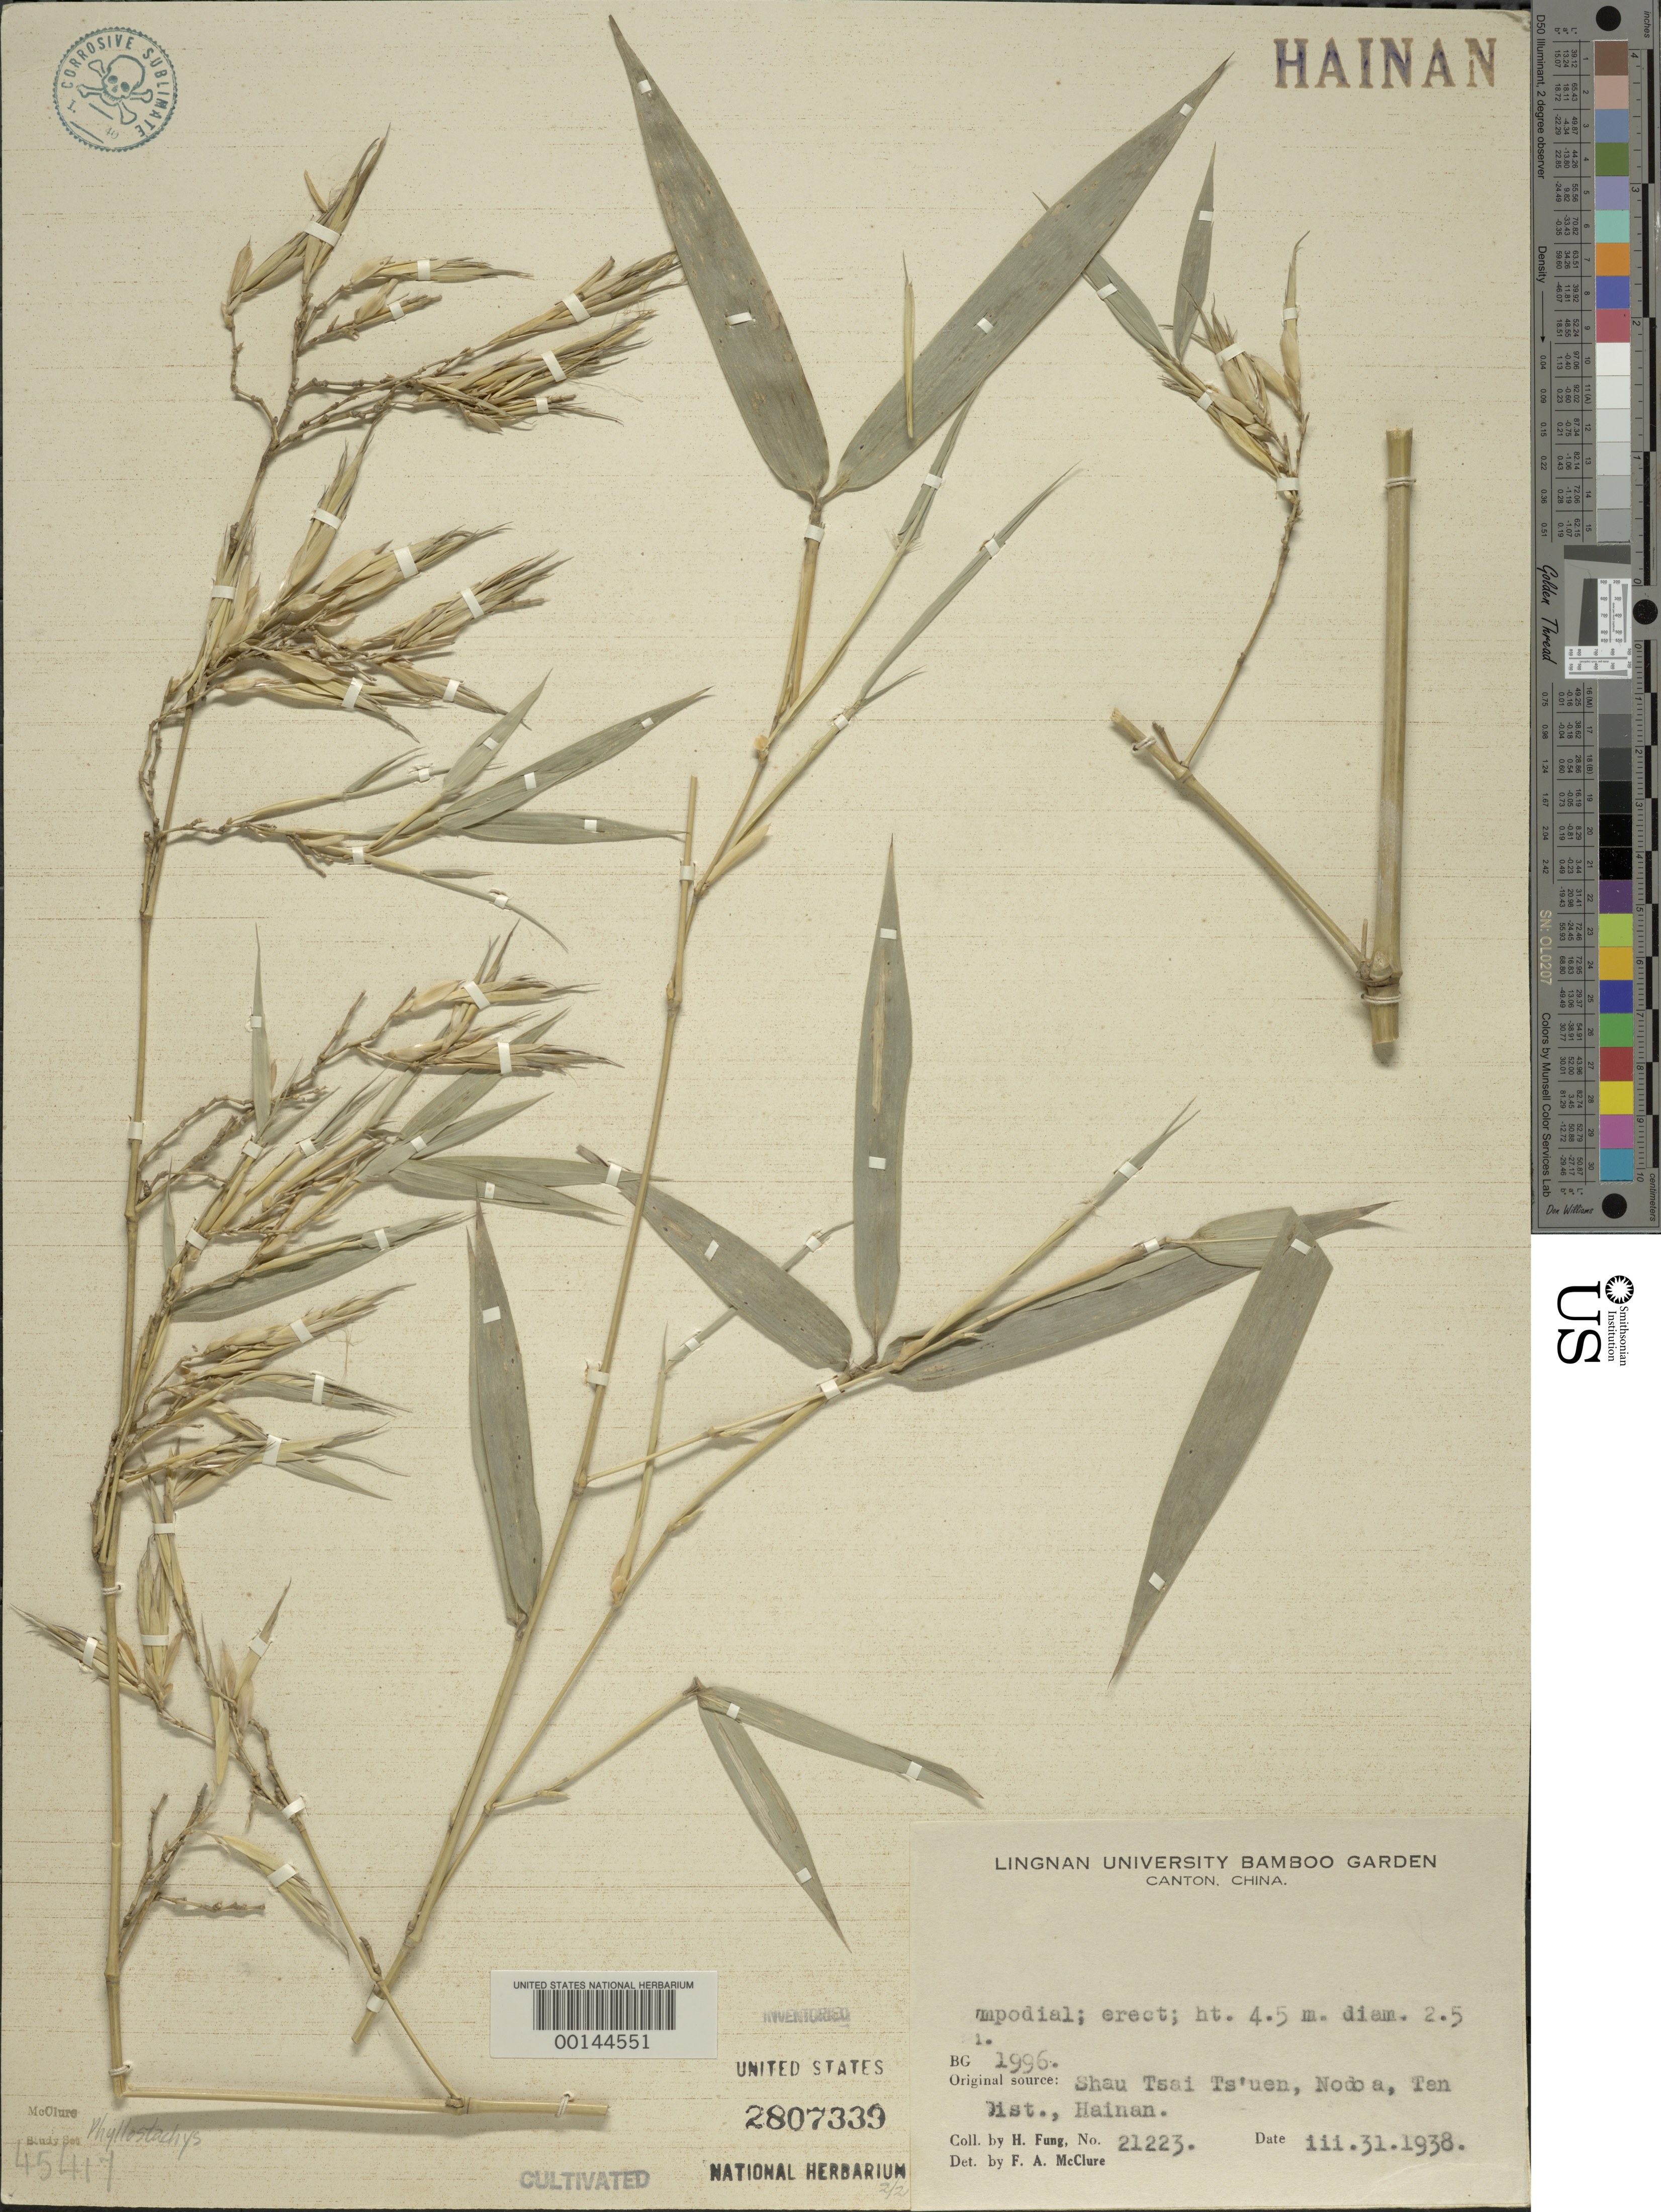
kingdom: Plantae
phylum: Tracheophyta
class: Liliopsida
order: Poales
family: Poaceae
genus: Phyllostachys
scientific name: Phyllostachys sp.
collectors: H. L. Fung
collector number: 21223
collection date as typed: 31 Mar 1938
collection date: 1938-03-31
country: China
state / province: Guangdong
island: Honam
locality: Canton, lingnan univ. bg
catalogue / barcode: US 2807339